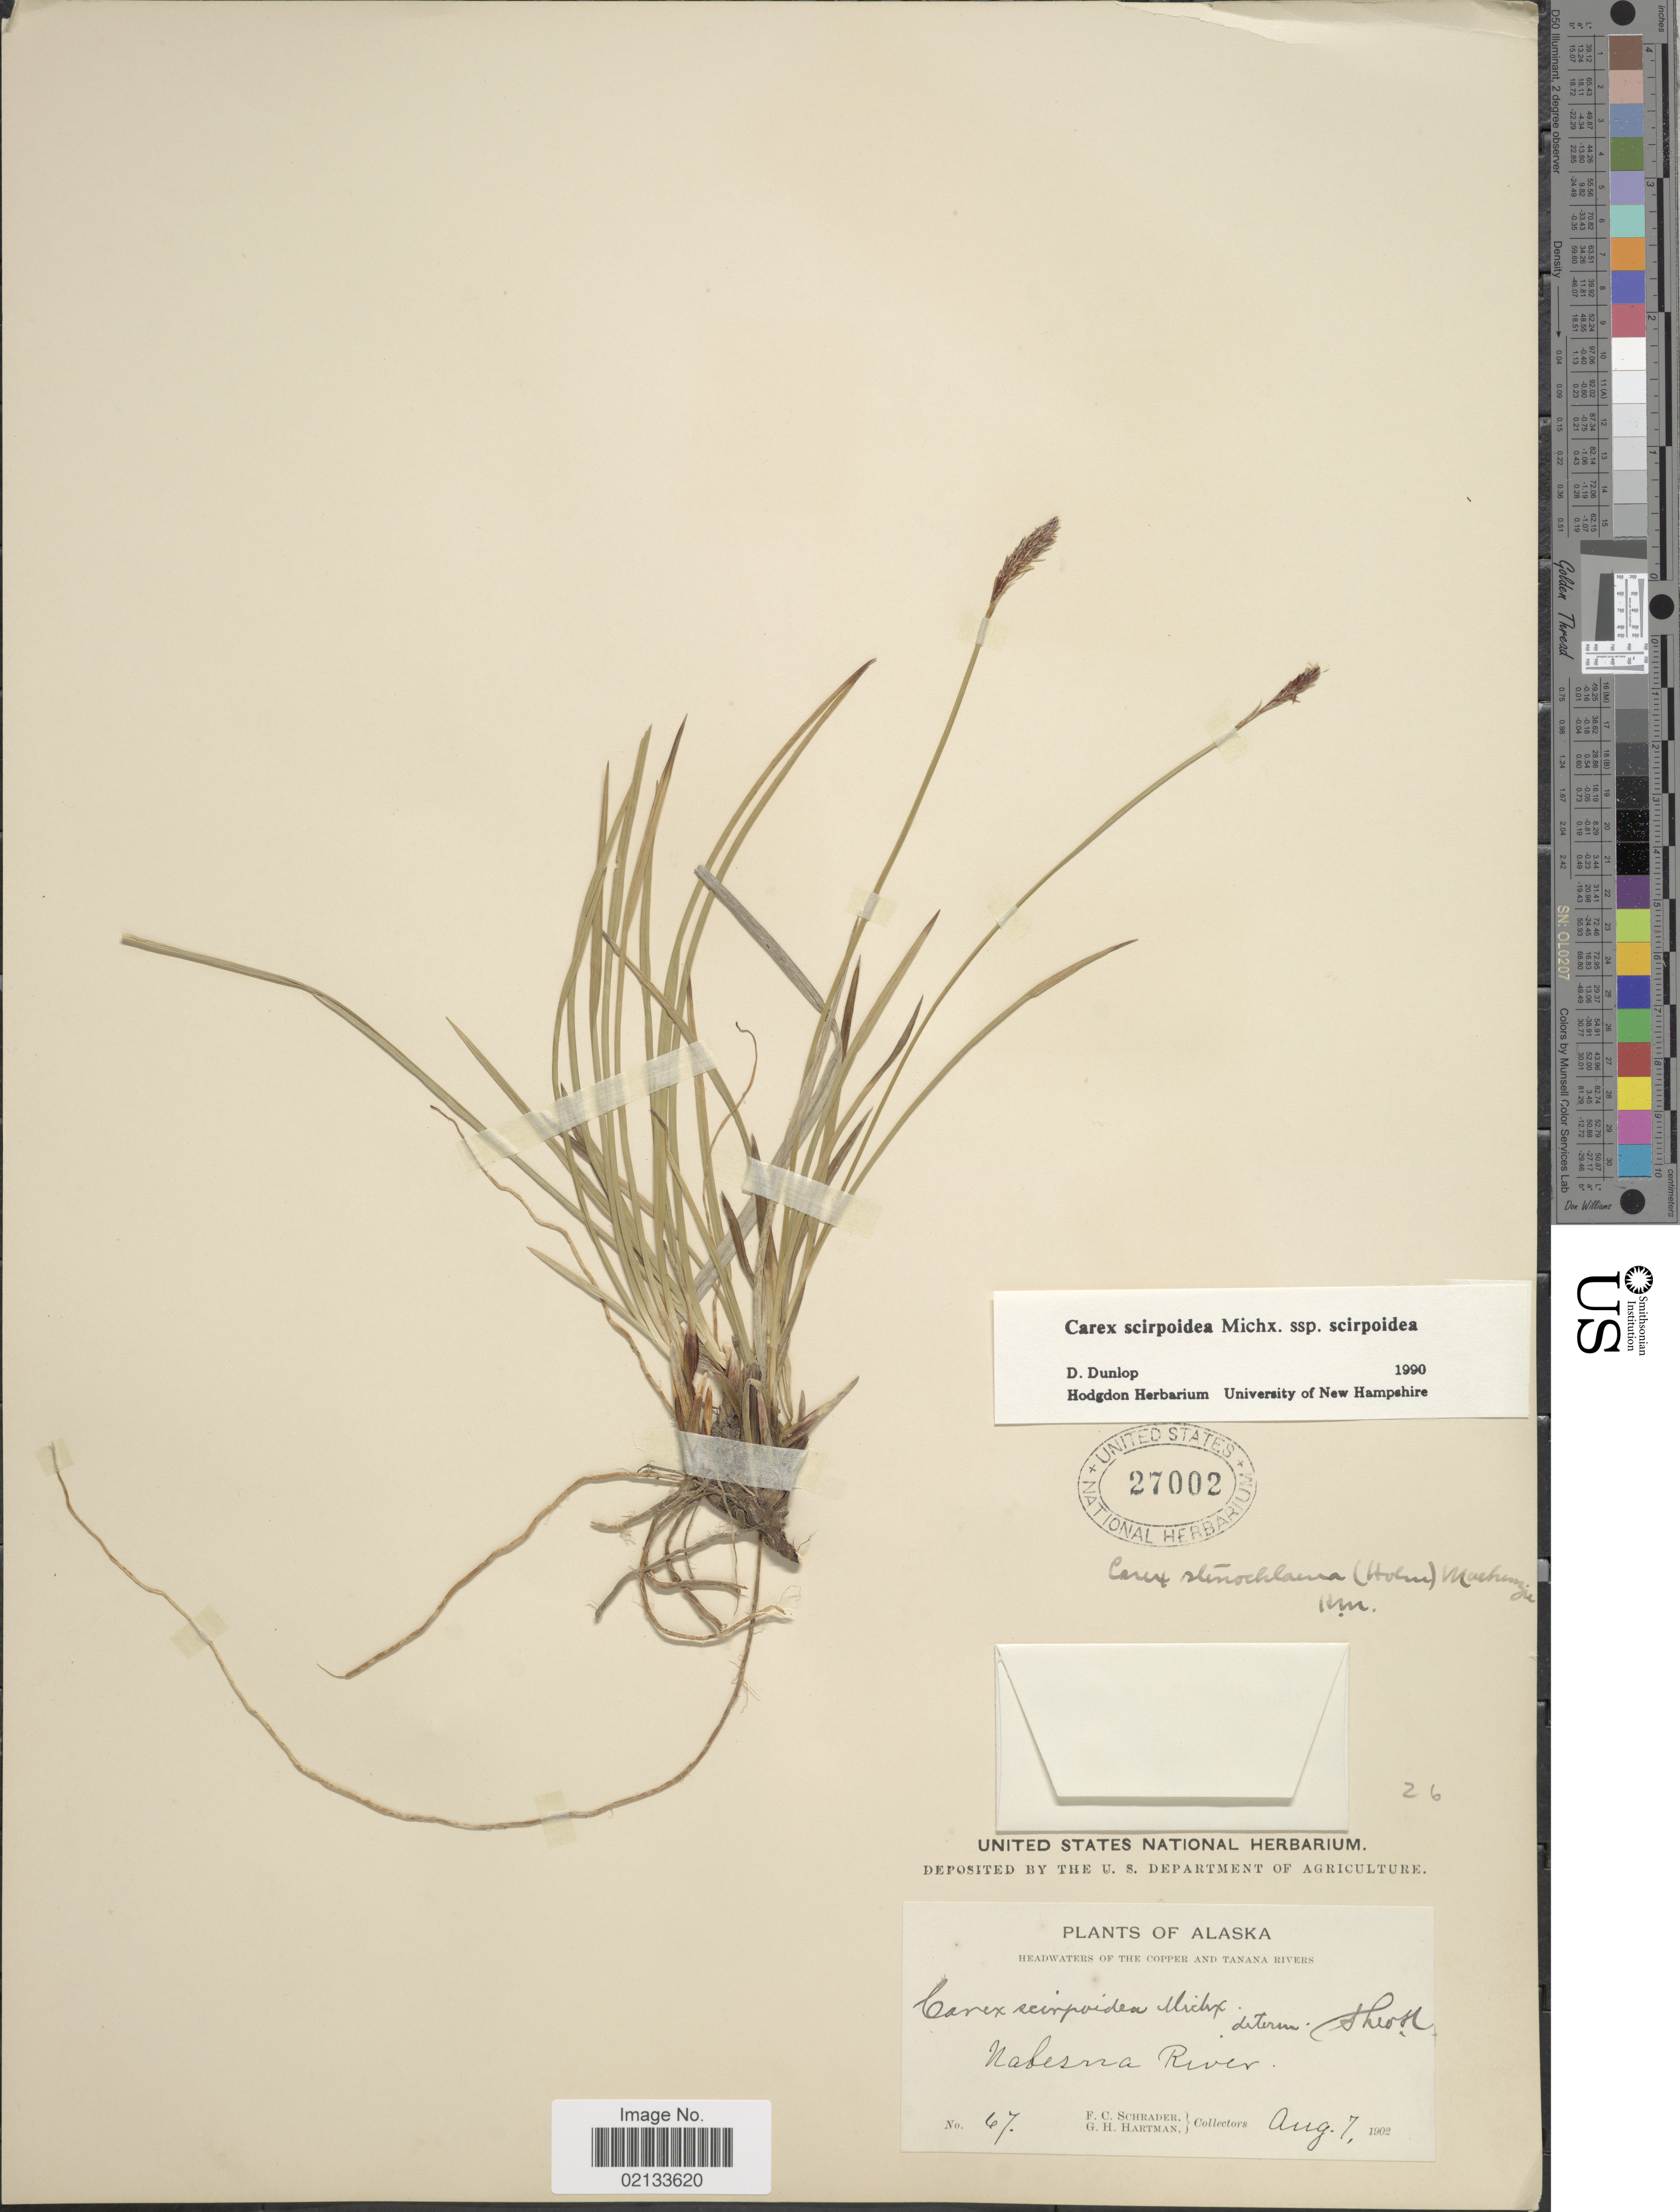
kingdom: Plantae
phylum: Tracheophyta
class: Liliopsida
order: Poales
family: Cyperaceae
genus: Carex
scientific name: Carex scirpoidea subsp. scirpoidea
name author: Michx.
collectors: F. C. Schrader & G. H. Hartman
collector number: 67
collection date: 1902-08-07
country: United States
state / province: Alaska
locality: Headwaters of the Copper and Tanana Rivers, Nabesna River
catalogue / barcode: US 27002